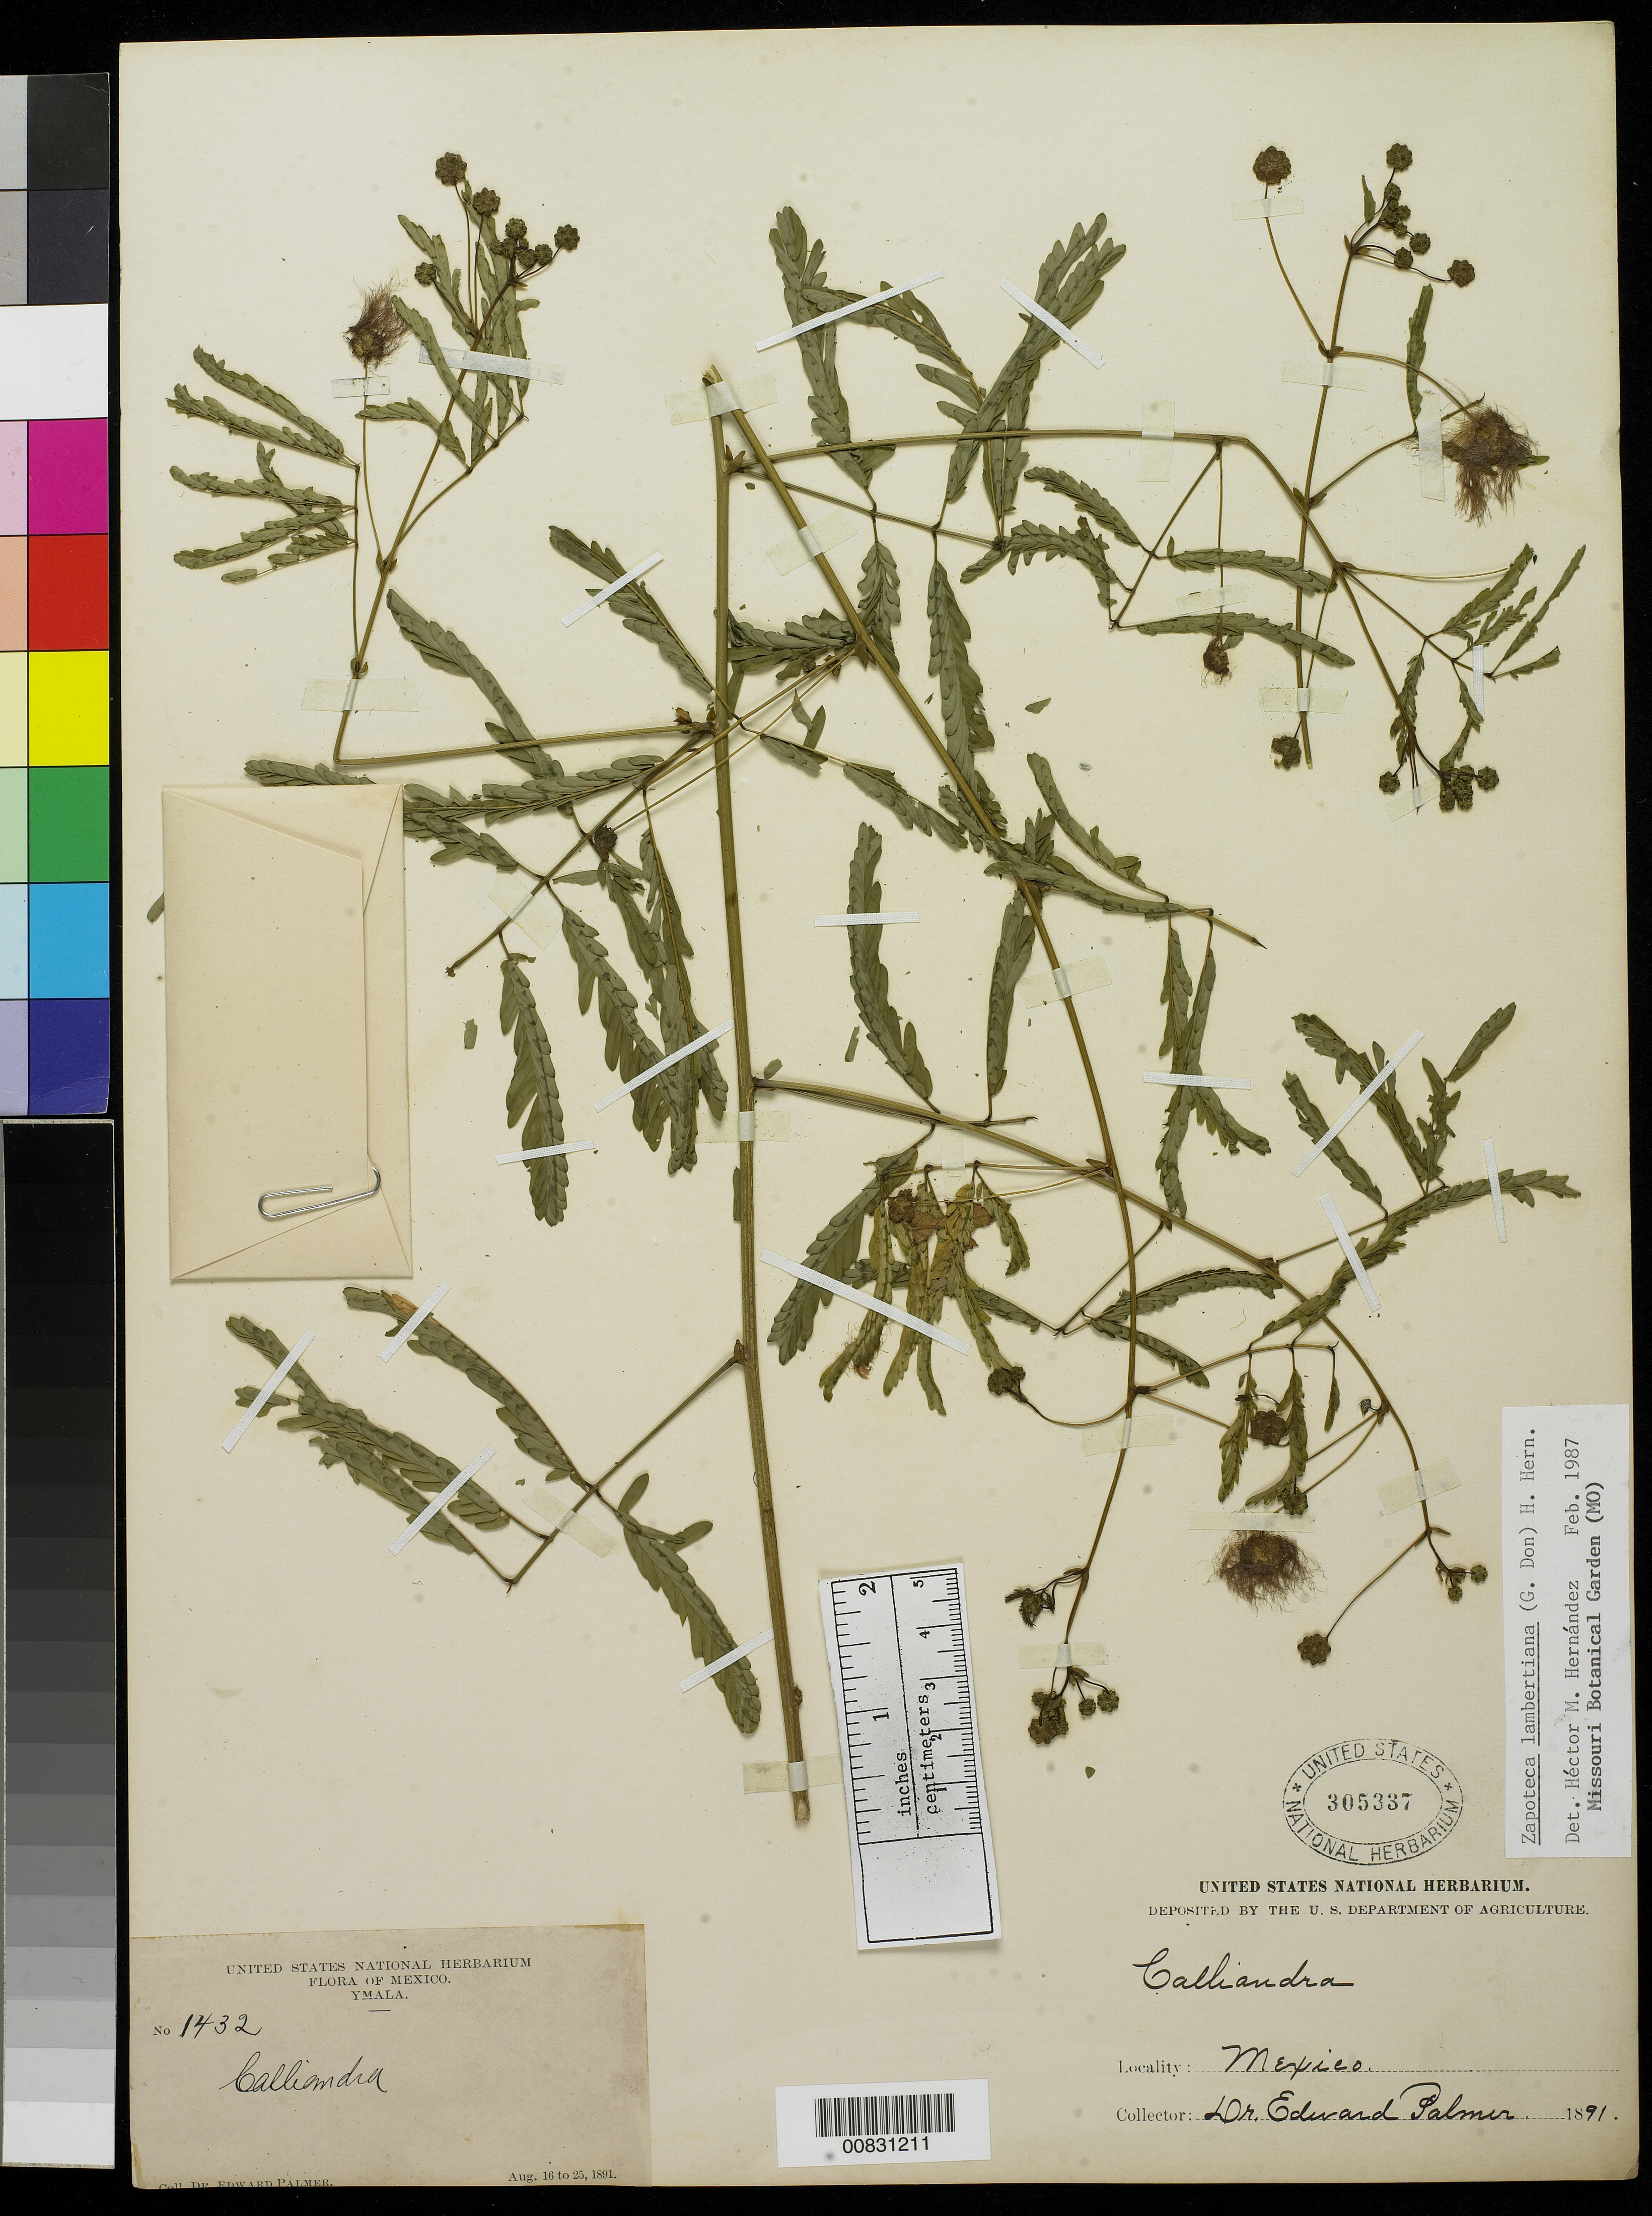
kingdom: Plantae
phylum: Tracheophyta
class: Magnoliopsida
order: Fabales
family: Fabaceae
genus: Zapoteca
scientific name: Zapoteca lambertiana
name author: (G. Don) H.M. Hern.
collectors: E. Palmer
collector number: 1432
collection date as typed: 16 Aug 1891 to 25 Aug 1891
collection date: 1891-08-16/1891-08-25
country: Mexico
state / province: Sinaloa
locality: Ymala, Sinaloa.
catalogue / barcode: US 305337